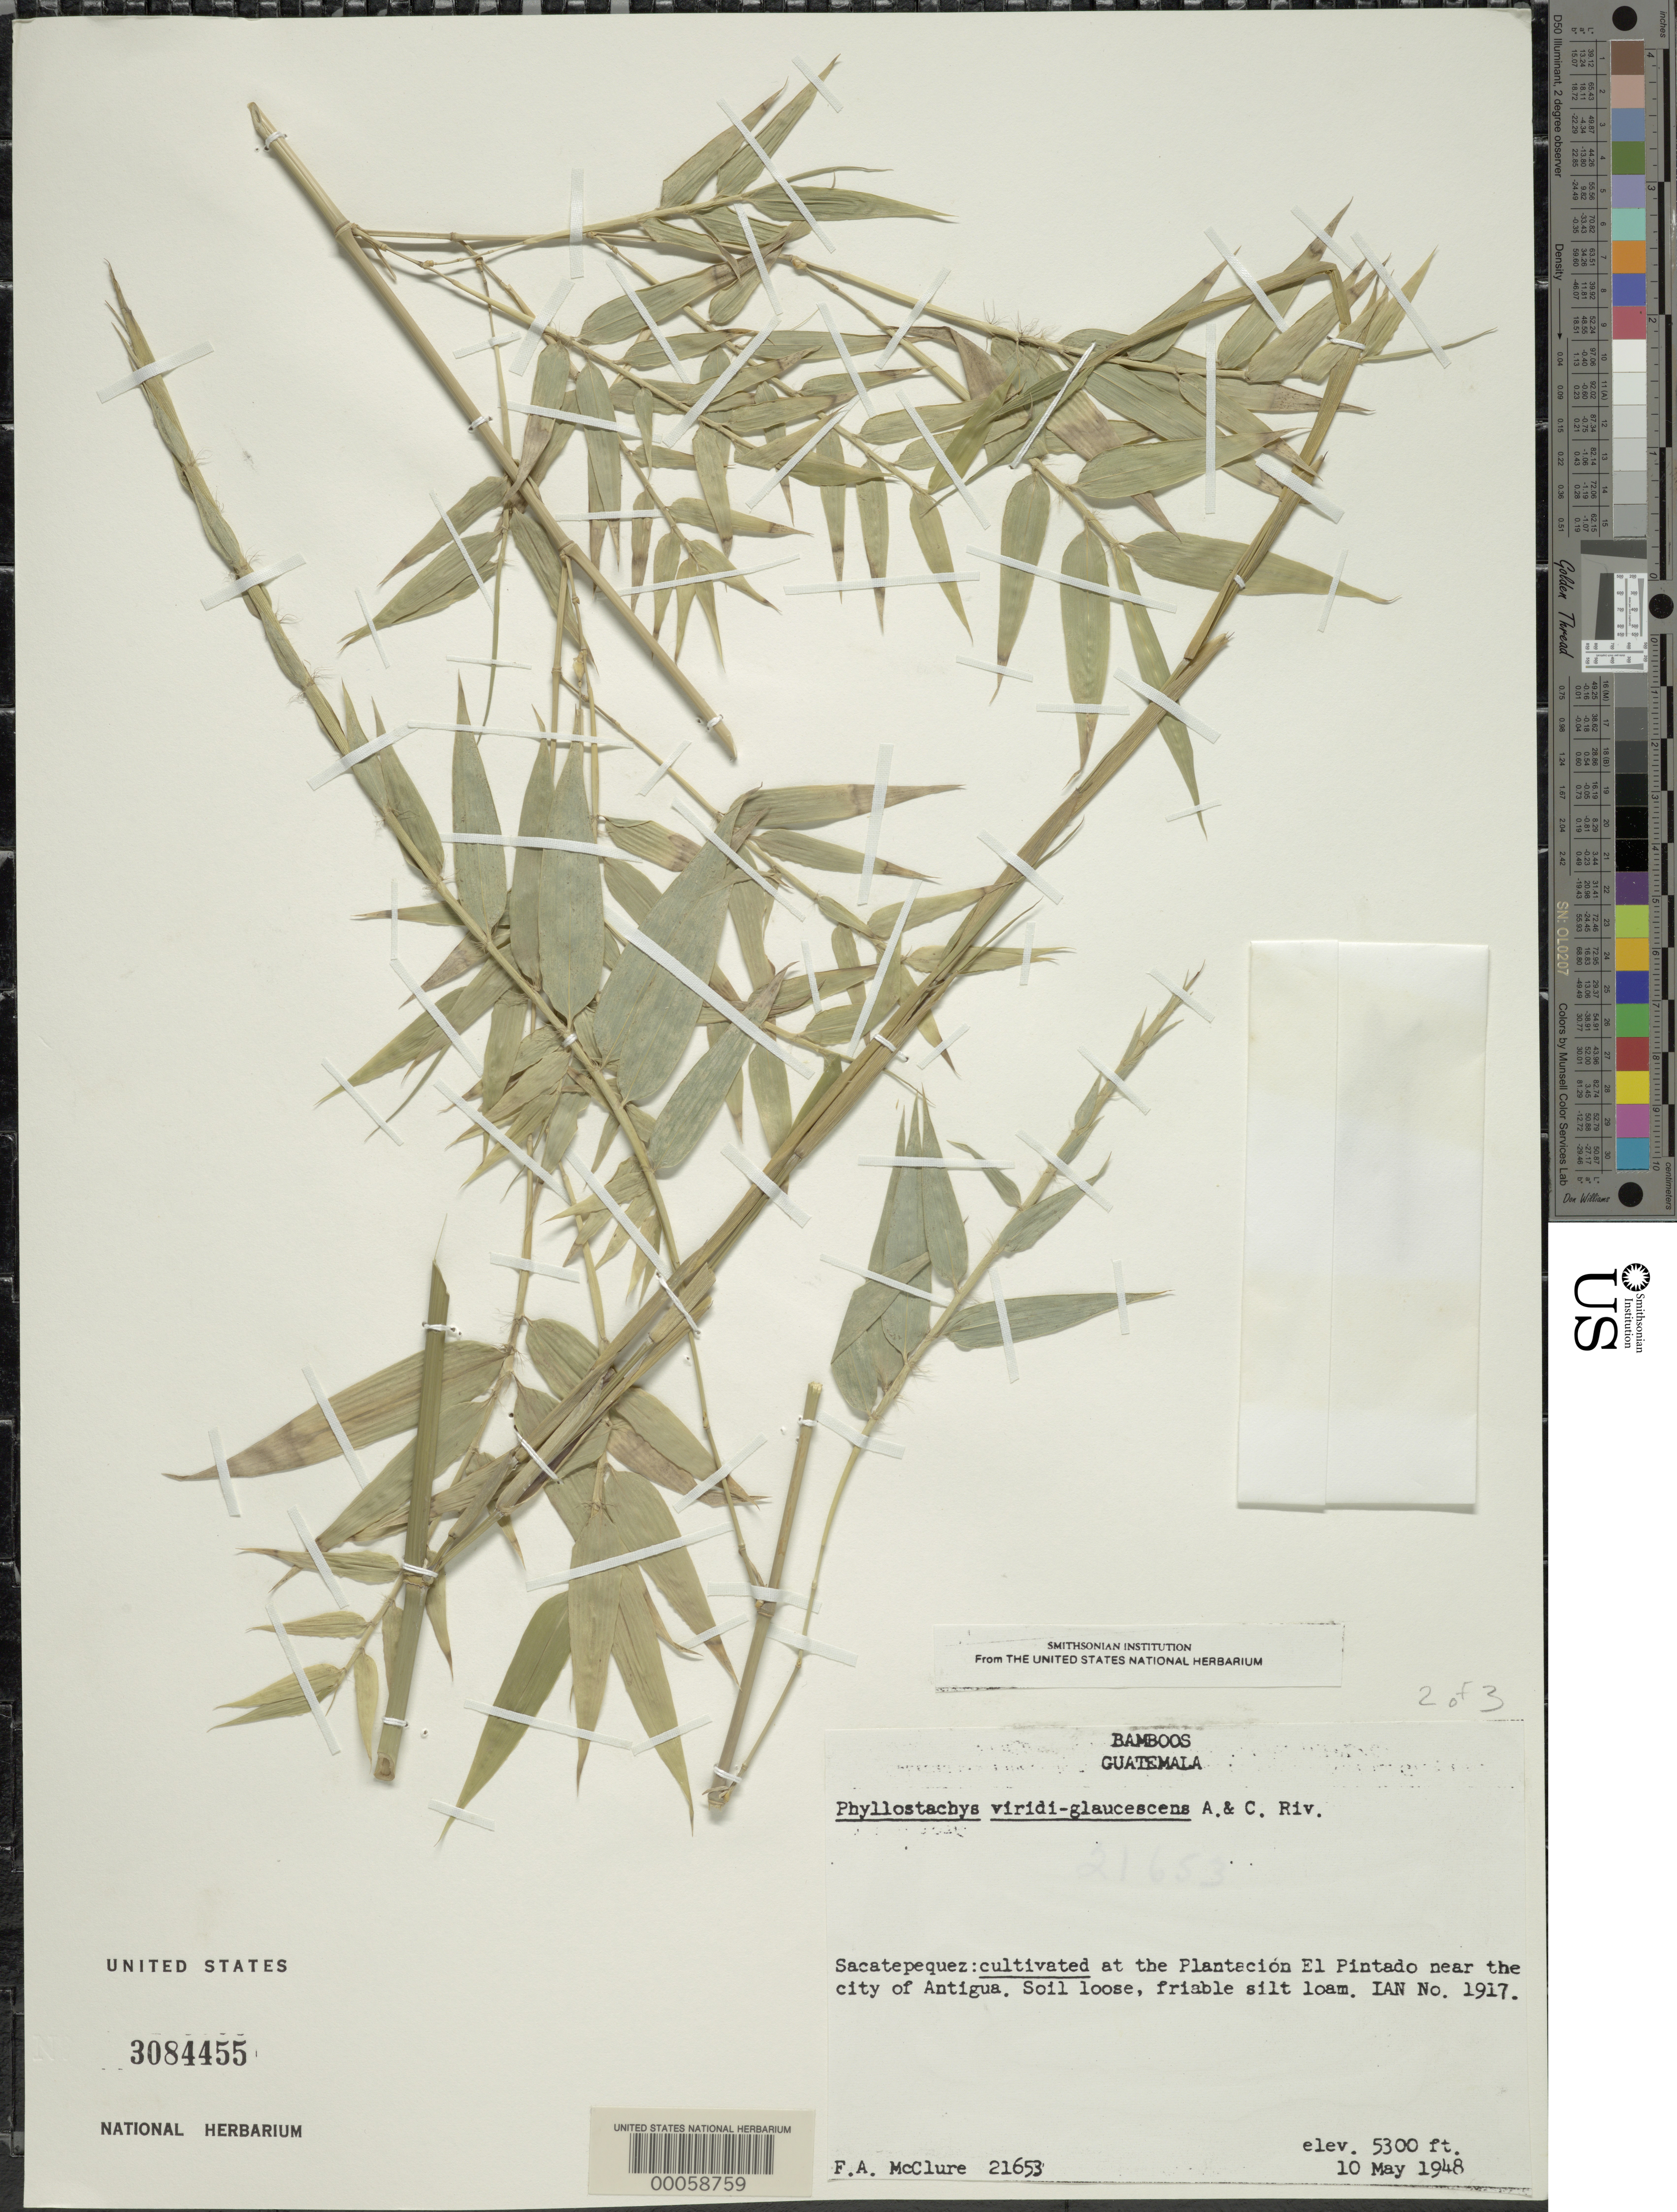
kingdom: Plantae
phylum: Tracheophyta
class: Liliopsida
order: Poales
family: Poaceae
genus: Phyllostachys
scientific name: Phyllostachys viridiglaucescens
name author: Rivière & C. Rivière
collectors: F. A. McClure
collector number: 21653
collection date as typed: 10 May 1948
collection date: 1948-05-10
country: Guatemala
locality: Sacatepequez: at the plantacion el pintado near the city of Antigua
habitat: Soil loose, friable silt loam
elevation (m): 1615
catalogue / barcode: US 3084455